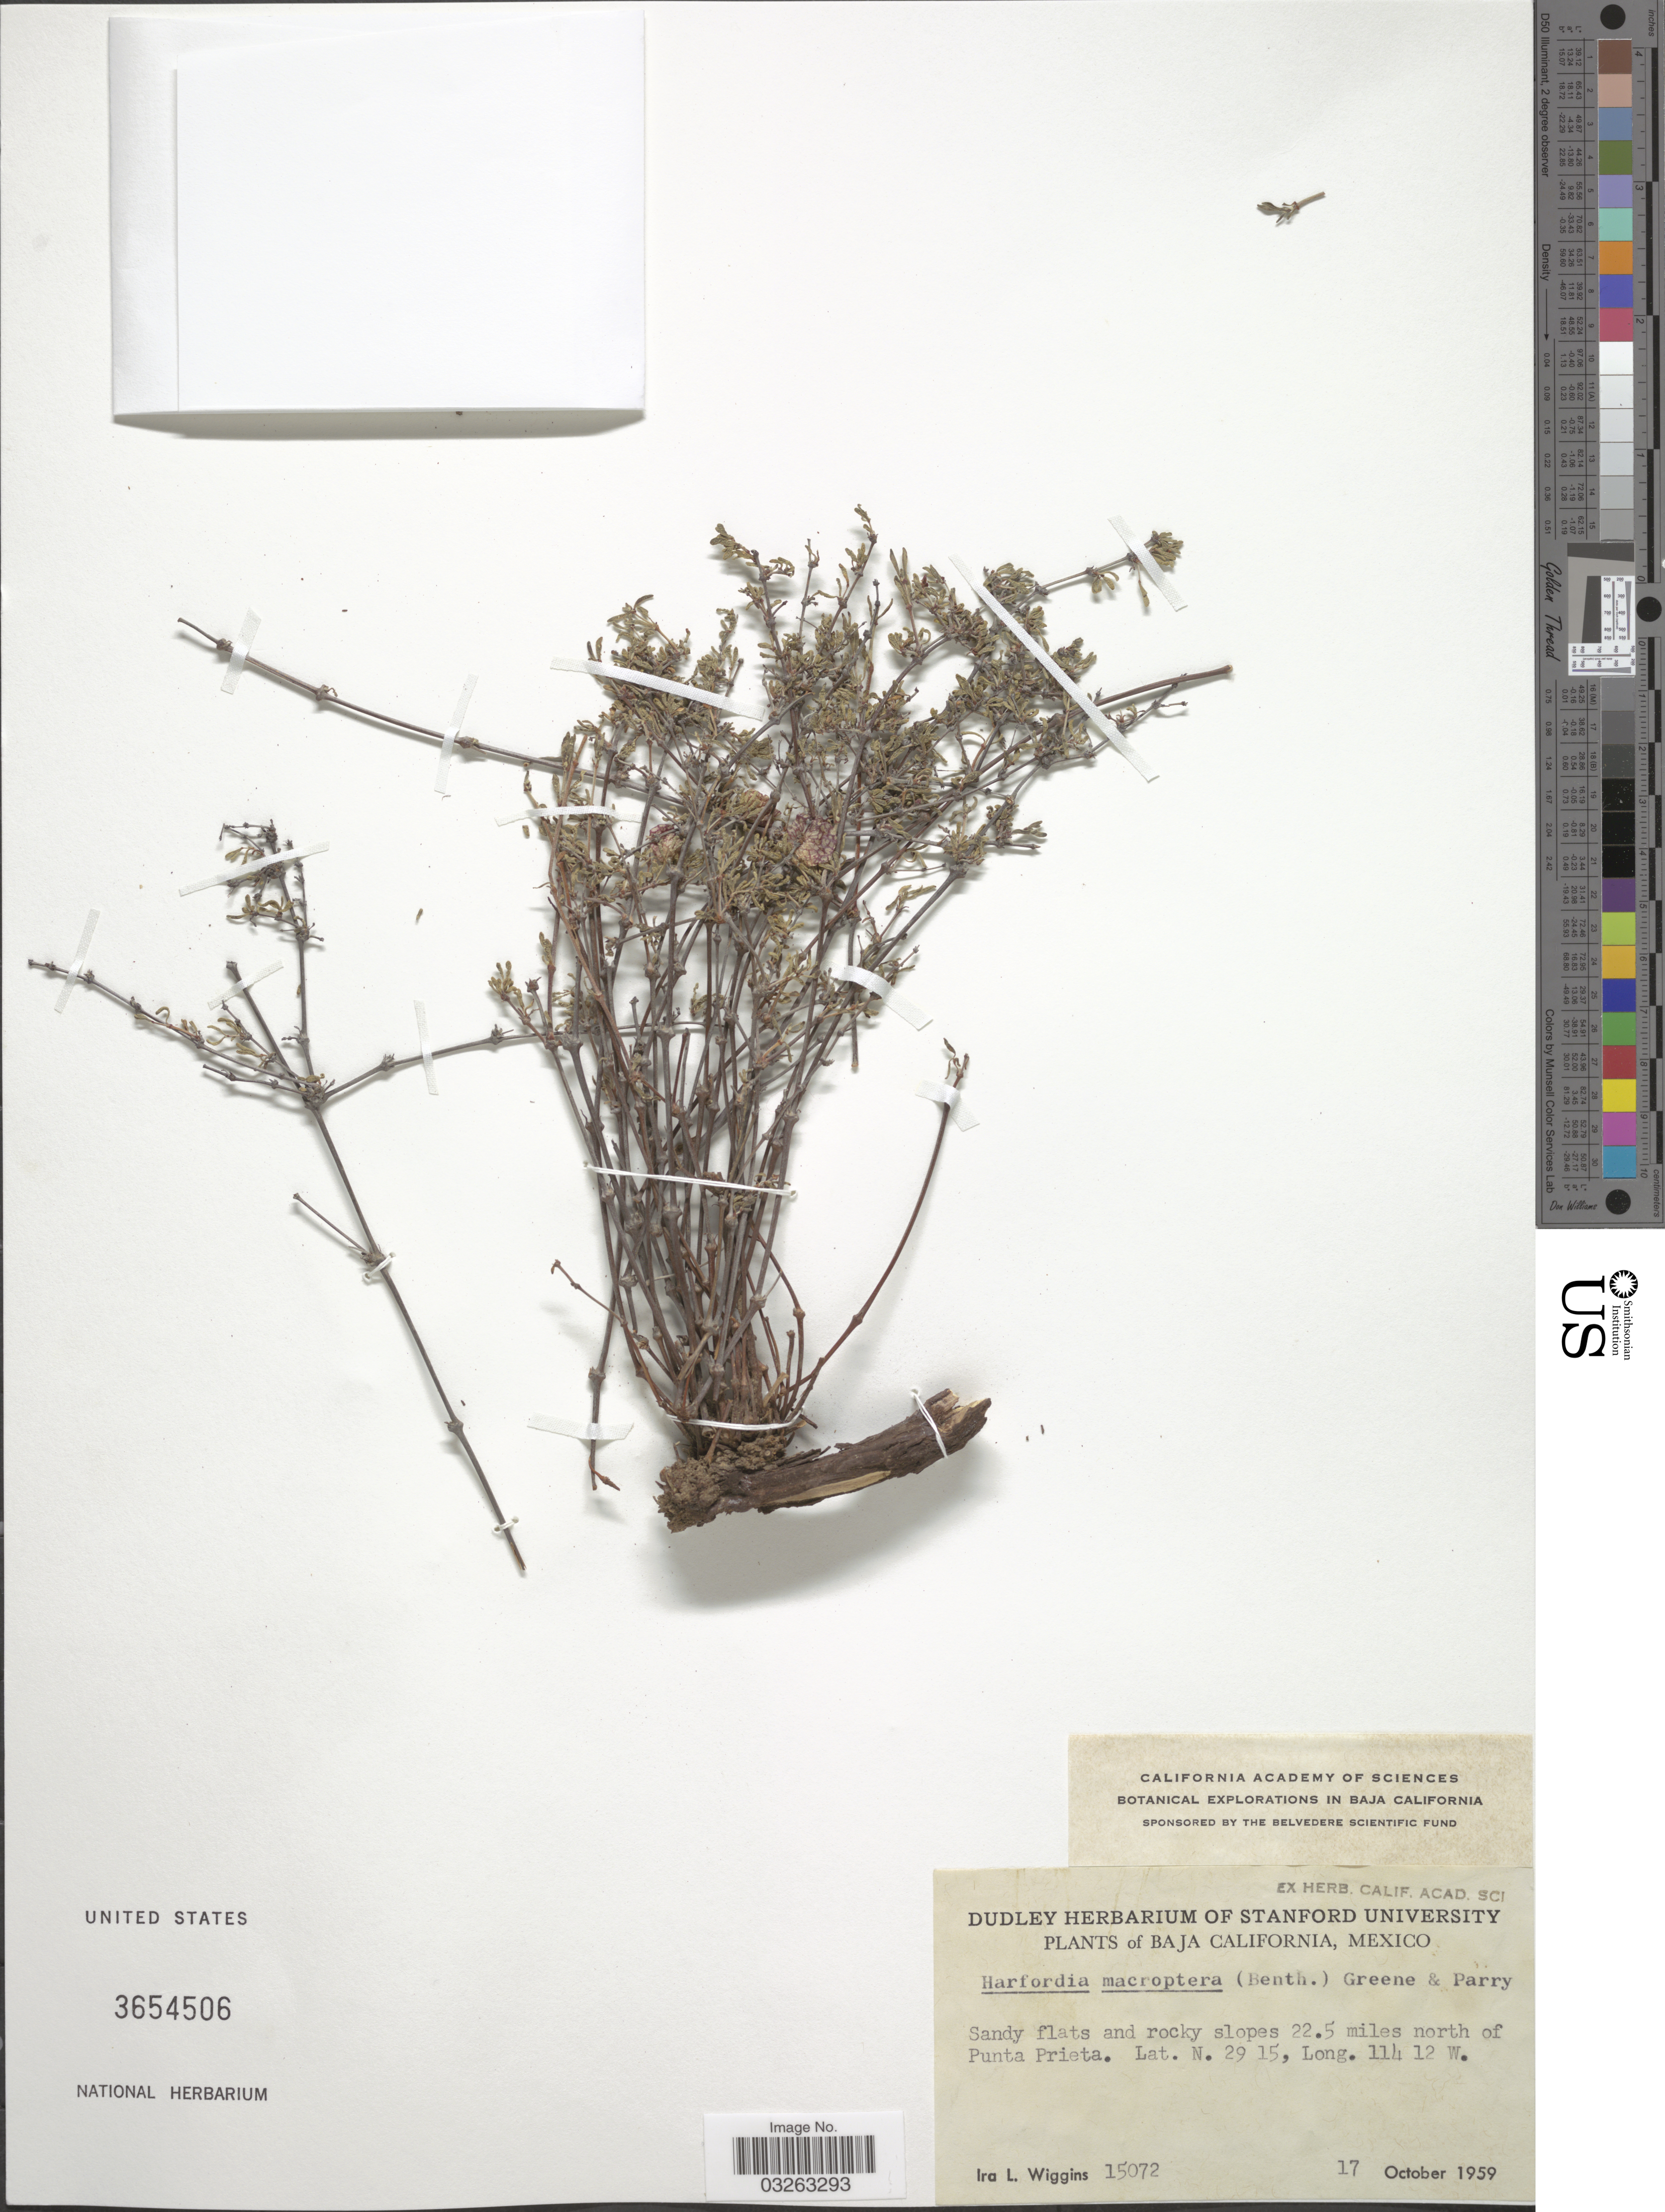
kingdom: Plantae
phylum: Tracheophyta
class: Magnoliopsida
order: Caryophyllales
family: Polygonaceae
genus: Harfordia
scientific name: Harfordia macroptera var. galioides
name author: (Greene) Reveal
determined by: Strong, Mark T., (BOT), Smithsonian Institution - National Museum of Natural History (UNITED STATES)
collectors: I. L. Wiggins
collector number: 15072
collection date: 1959-10-17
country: Mexico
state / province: Baja California Norte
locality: Sandy flats and rocky slopes 22.5 miles north of Punta Prieta.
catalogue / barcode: US 3654506